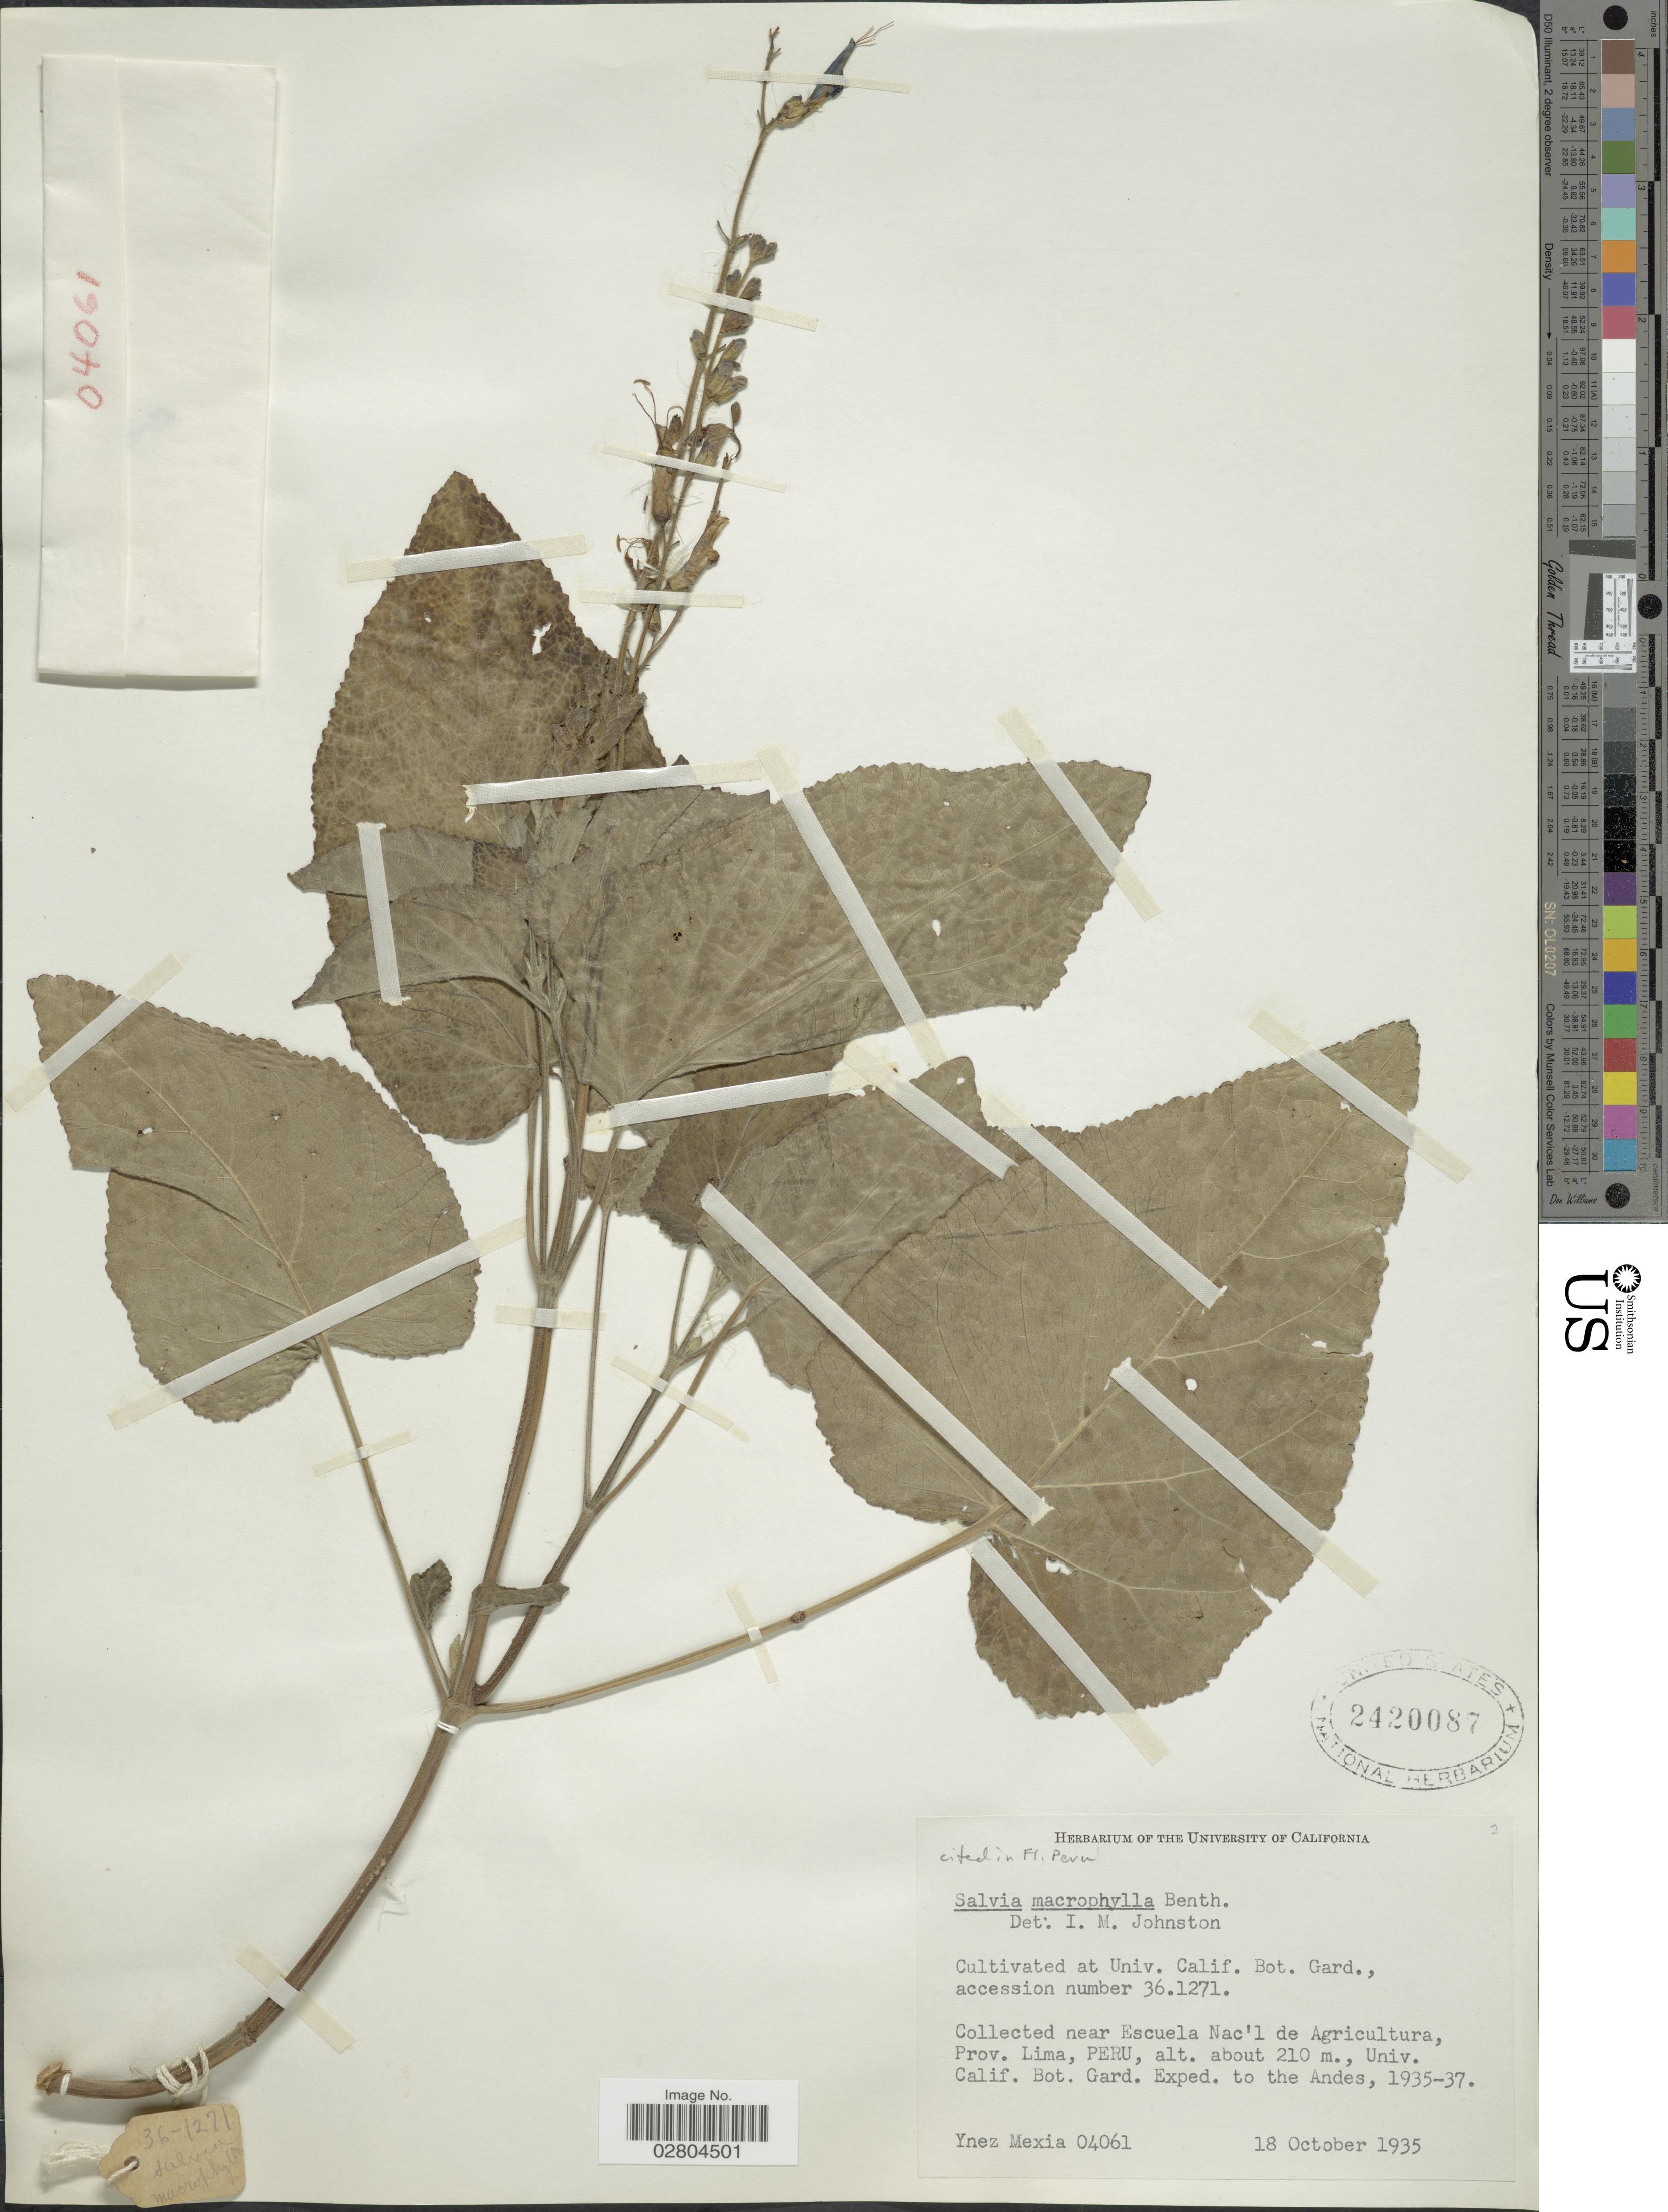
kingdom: Plantae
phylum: Tracheophyta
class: Magnoliopsida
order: Lamiales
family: Lamiaceae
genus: Salvia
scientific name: Salvia macrophylla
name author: Benth.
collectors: ex herb. Univ. of California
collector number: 361271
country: United States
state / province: California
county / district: Alameda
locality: Univ. Calif. Bot. Gard.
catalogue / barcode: US 2420087